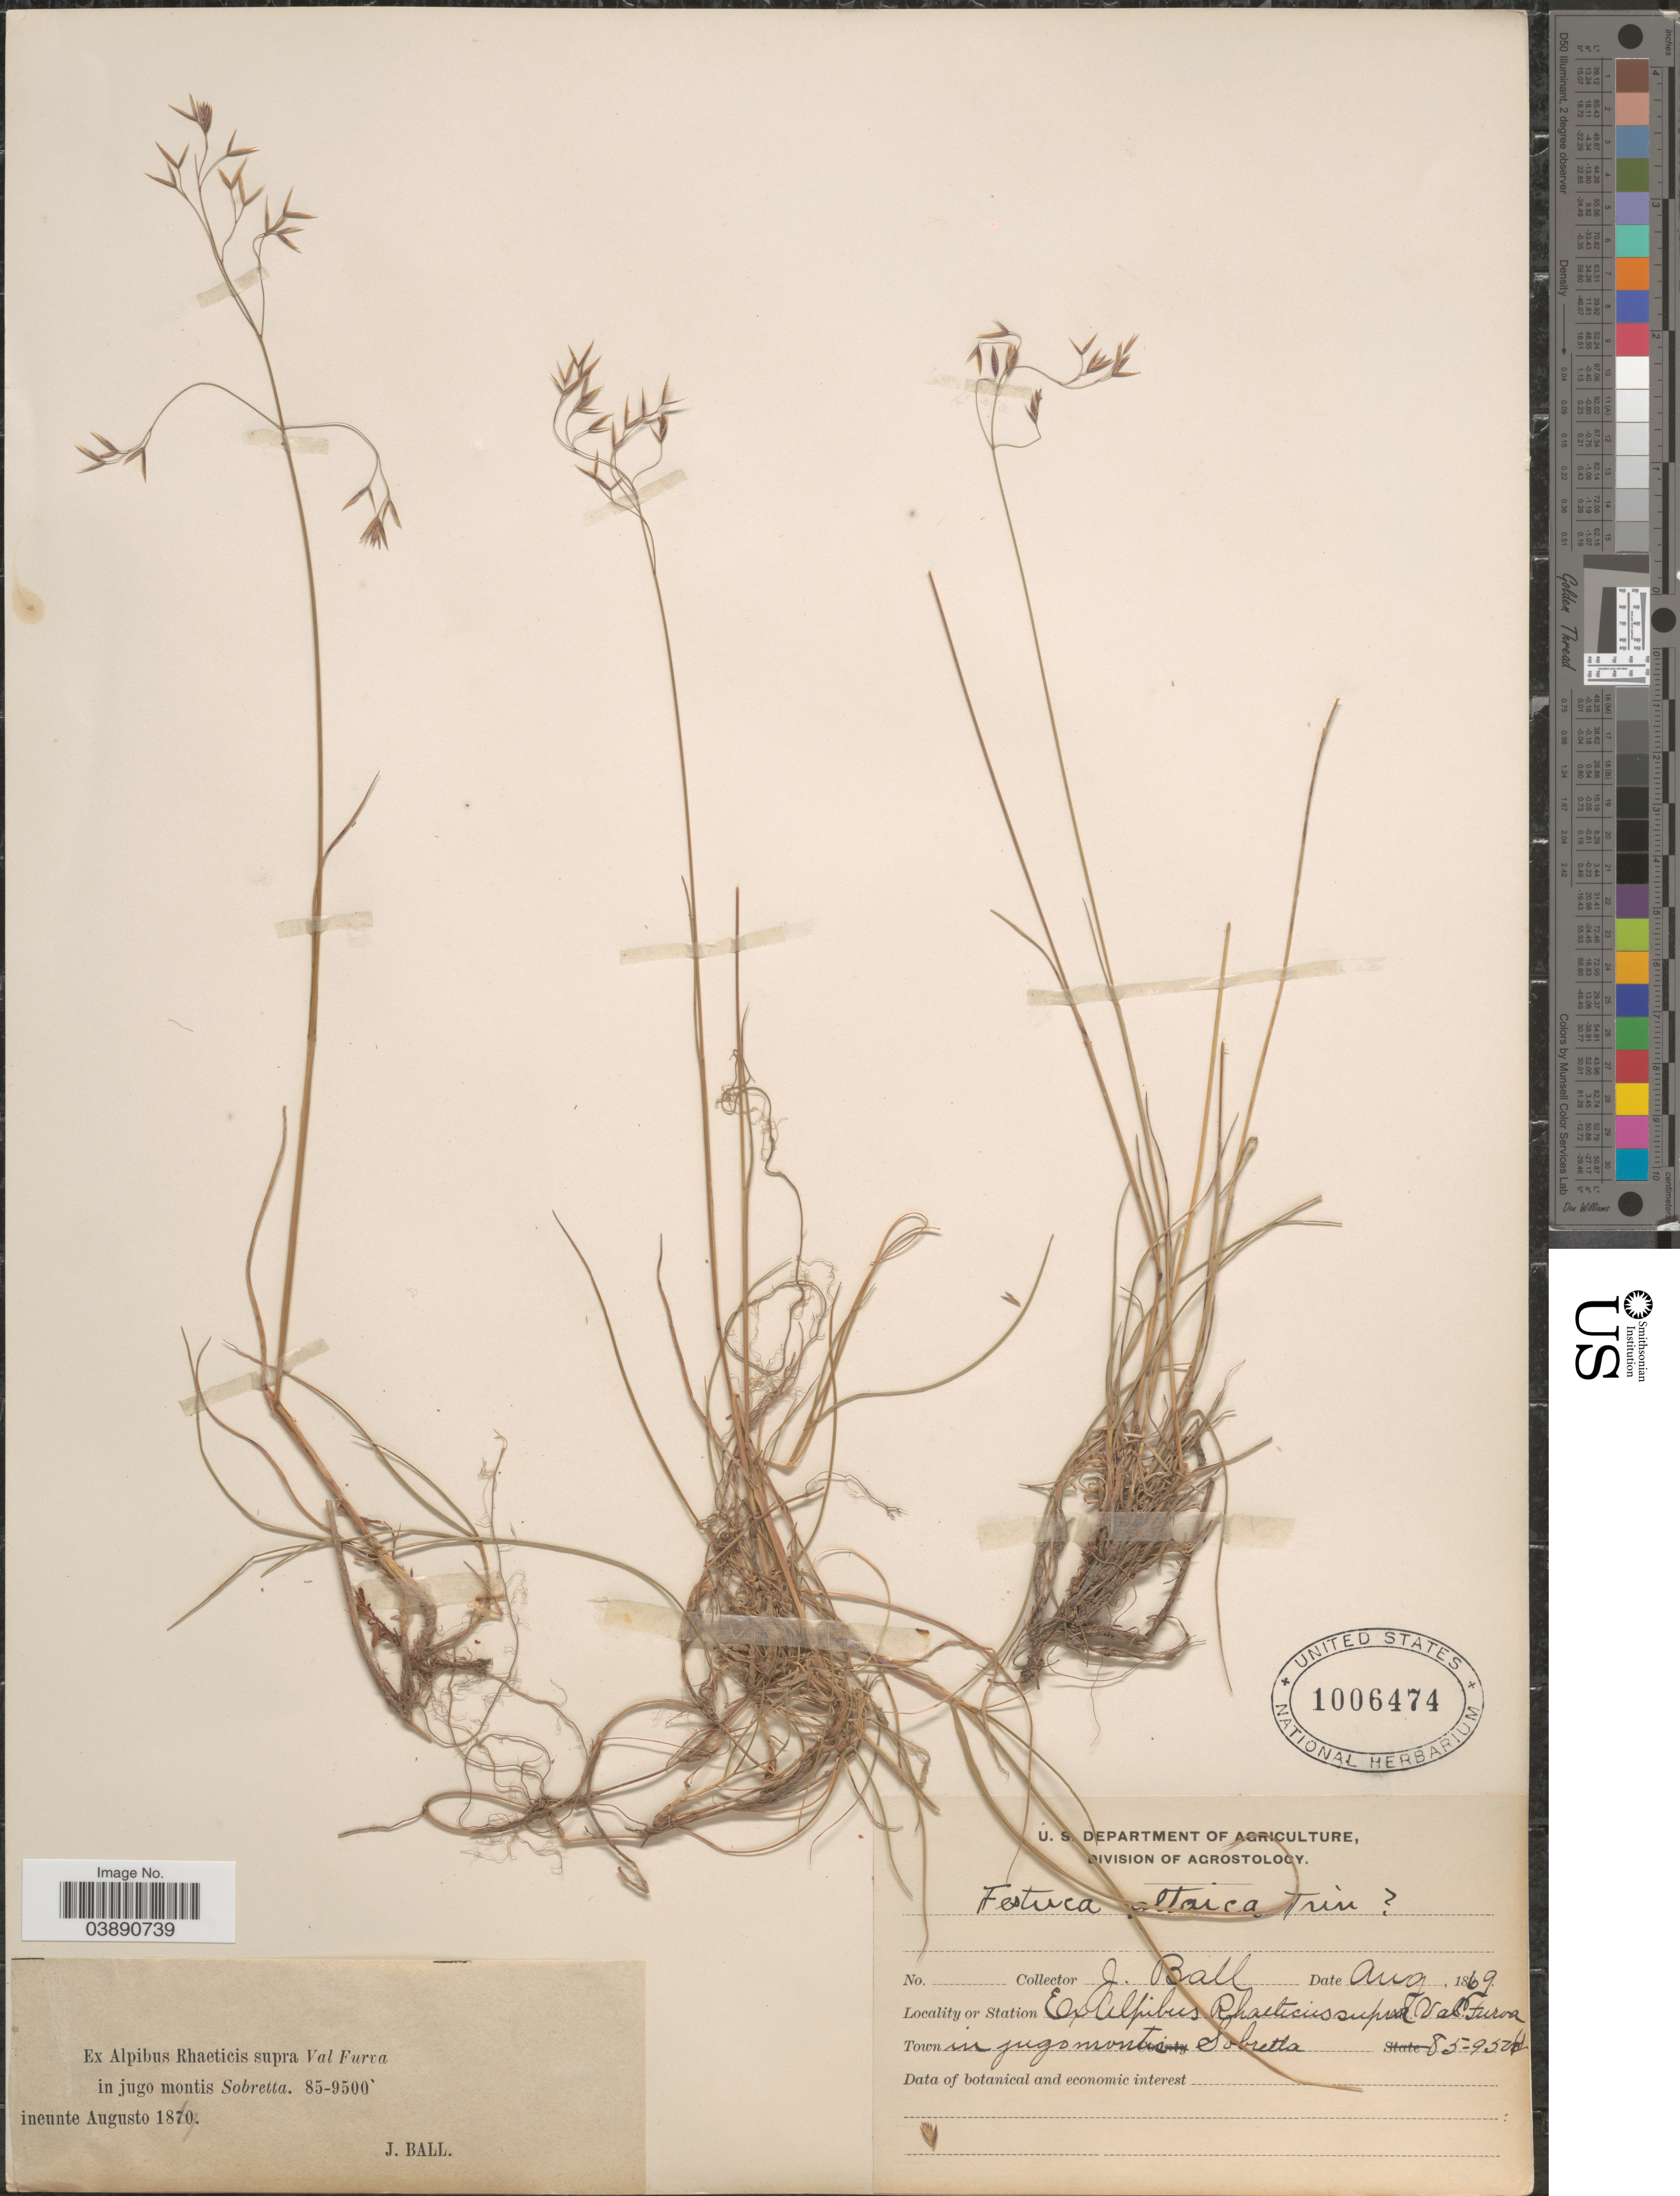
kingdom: Plantae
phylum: Tracheophyta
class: Liliopsida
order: Poales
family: Poaceae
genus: Festuca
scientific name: Festuca altaica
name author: Trin.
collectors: J. Ball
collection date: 1869-08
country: France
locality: Ex Alpibus Rhaeticis supra Val Furva in jugo montis Sobretta.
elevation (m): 2591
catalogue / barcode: US 1006474